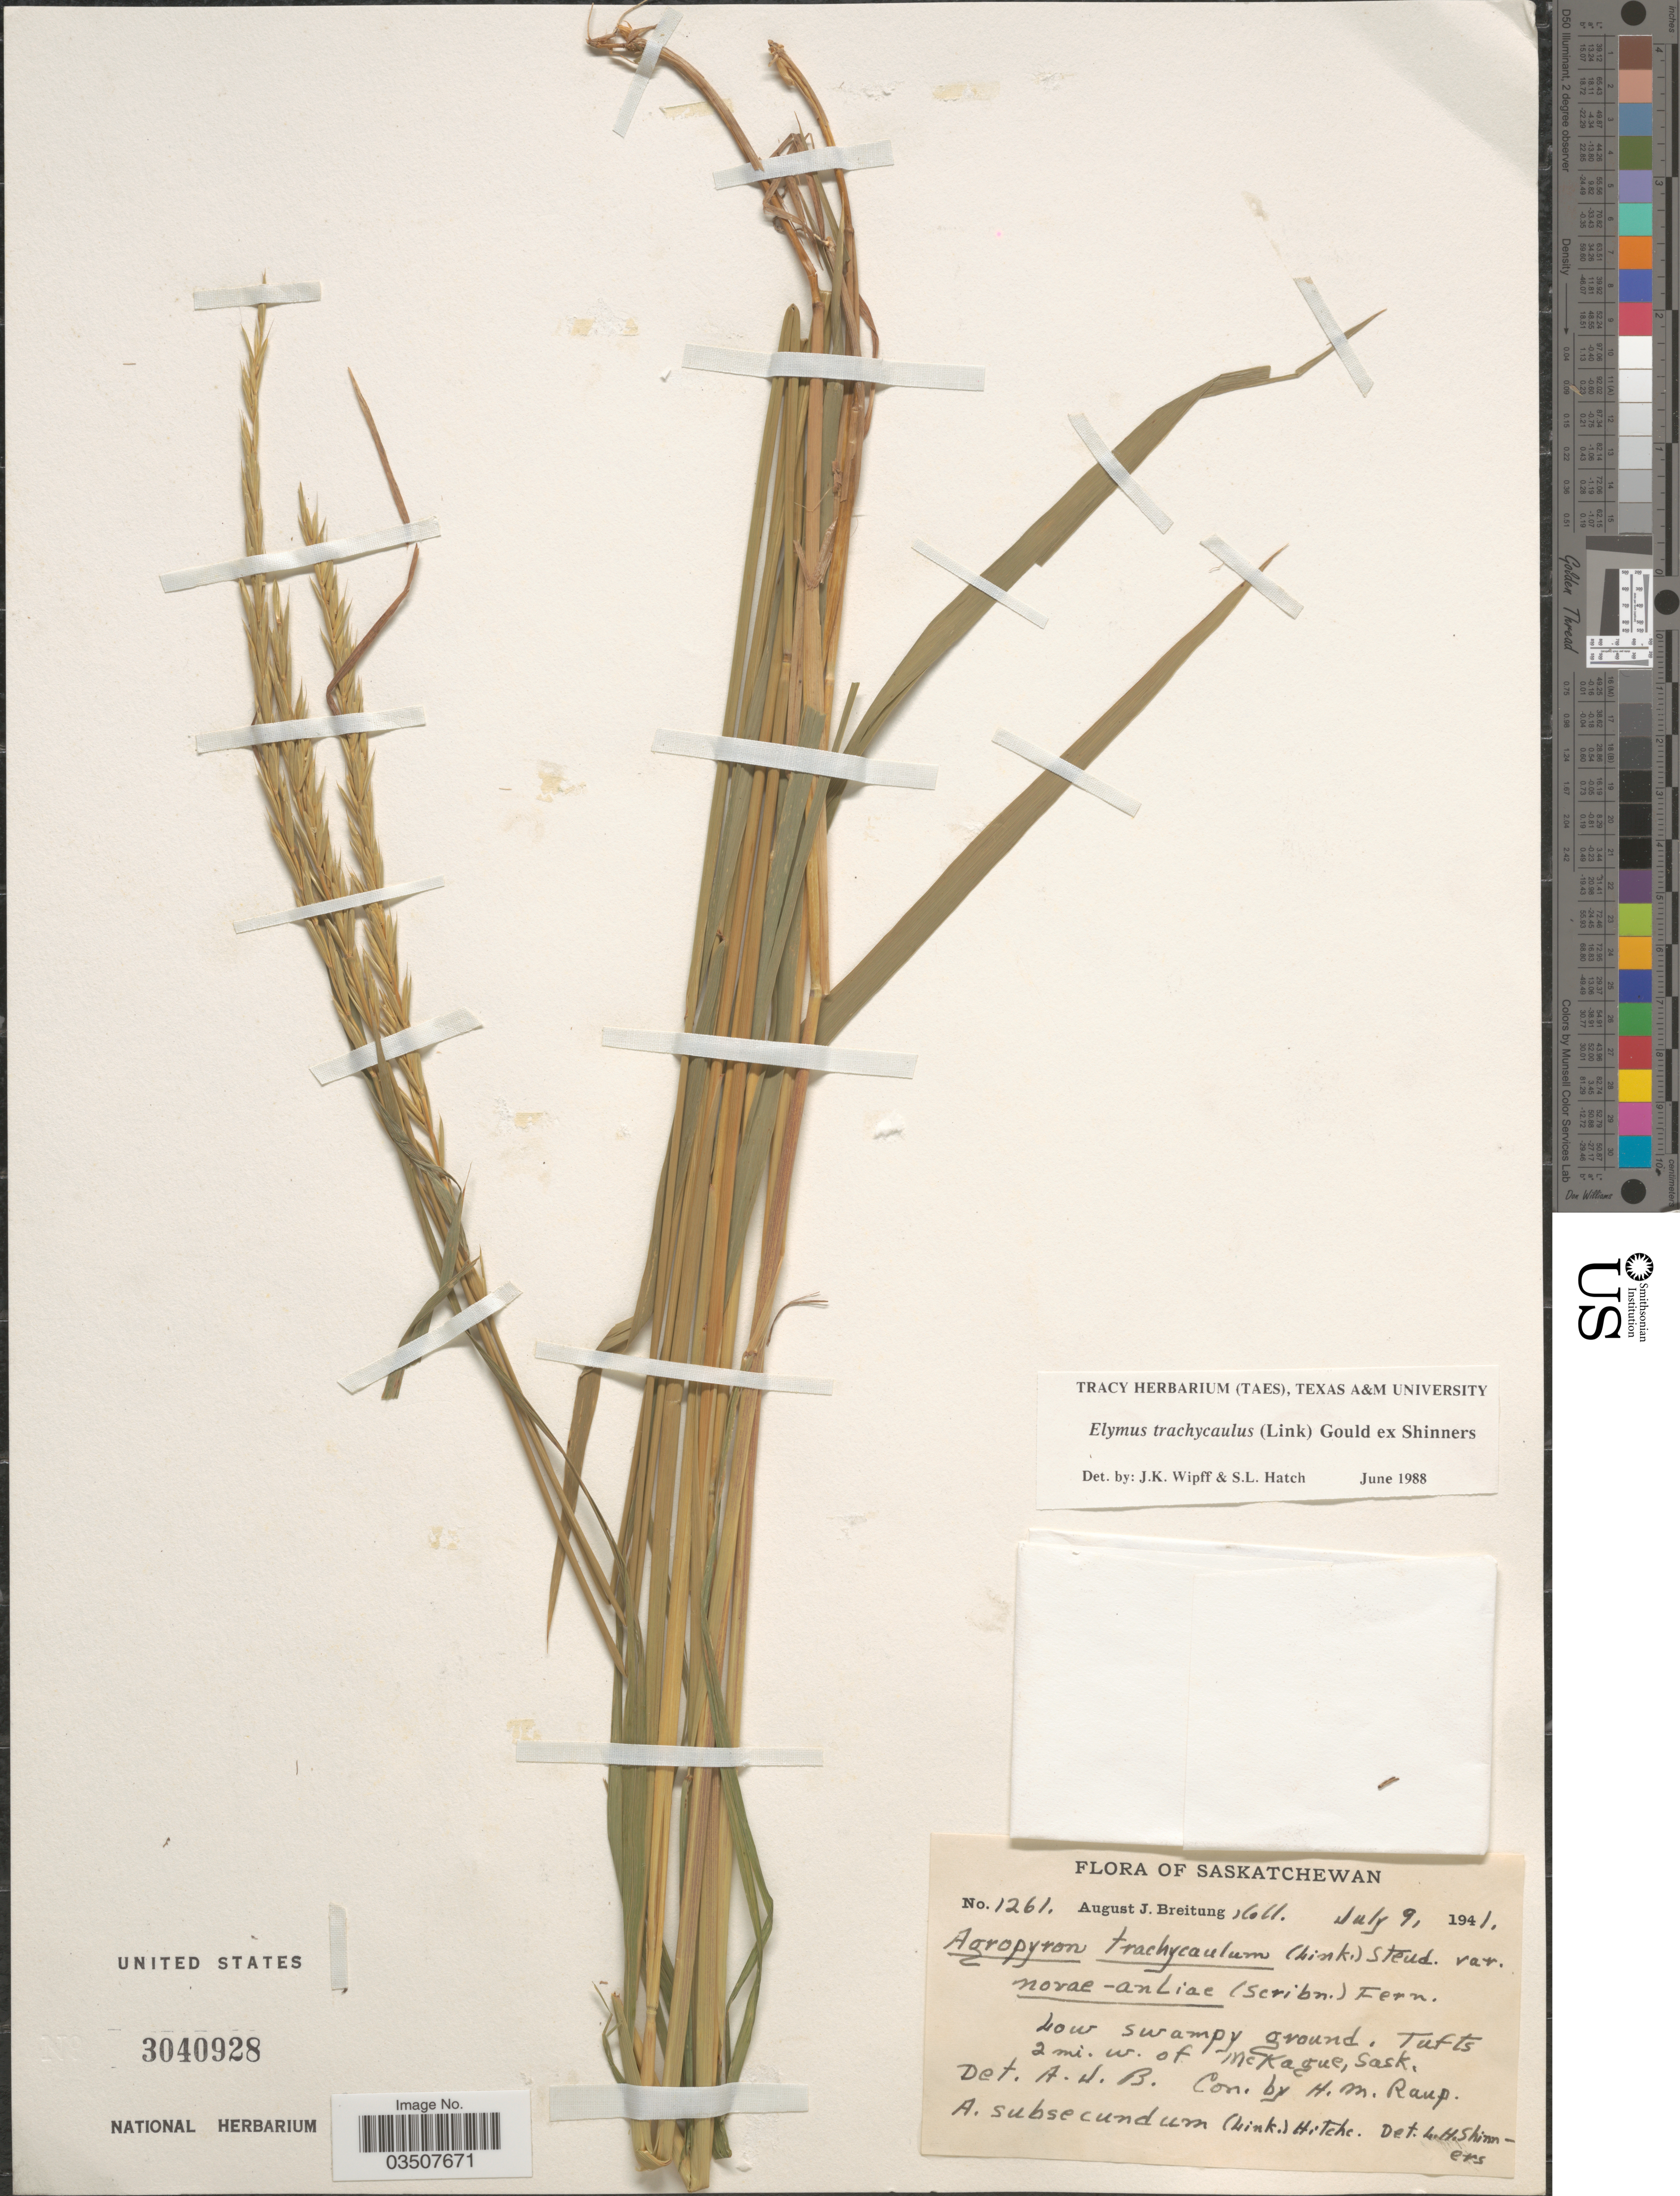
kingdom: Plantae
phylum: Tracheophyta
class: Liliopsida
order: Poales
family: Poaceae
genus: Elymus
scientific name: Elymus trachycaulus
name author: (Link) Gould ex Shinners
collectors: A. Breitung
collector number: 1261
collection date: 1941-07-09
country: Canada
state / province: Saskatchewan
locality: Low swampy ground, Tufts 2 mi. w. of McKague.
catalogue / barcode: US 3040928